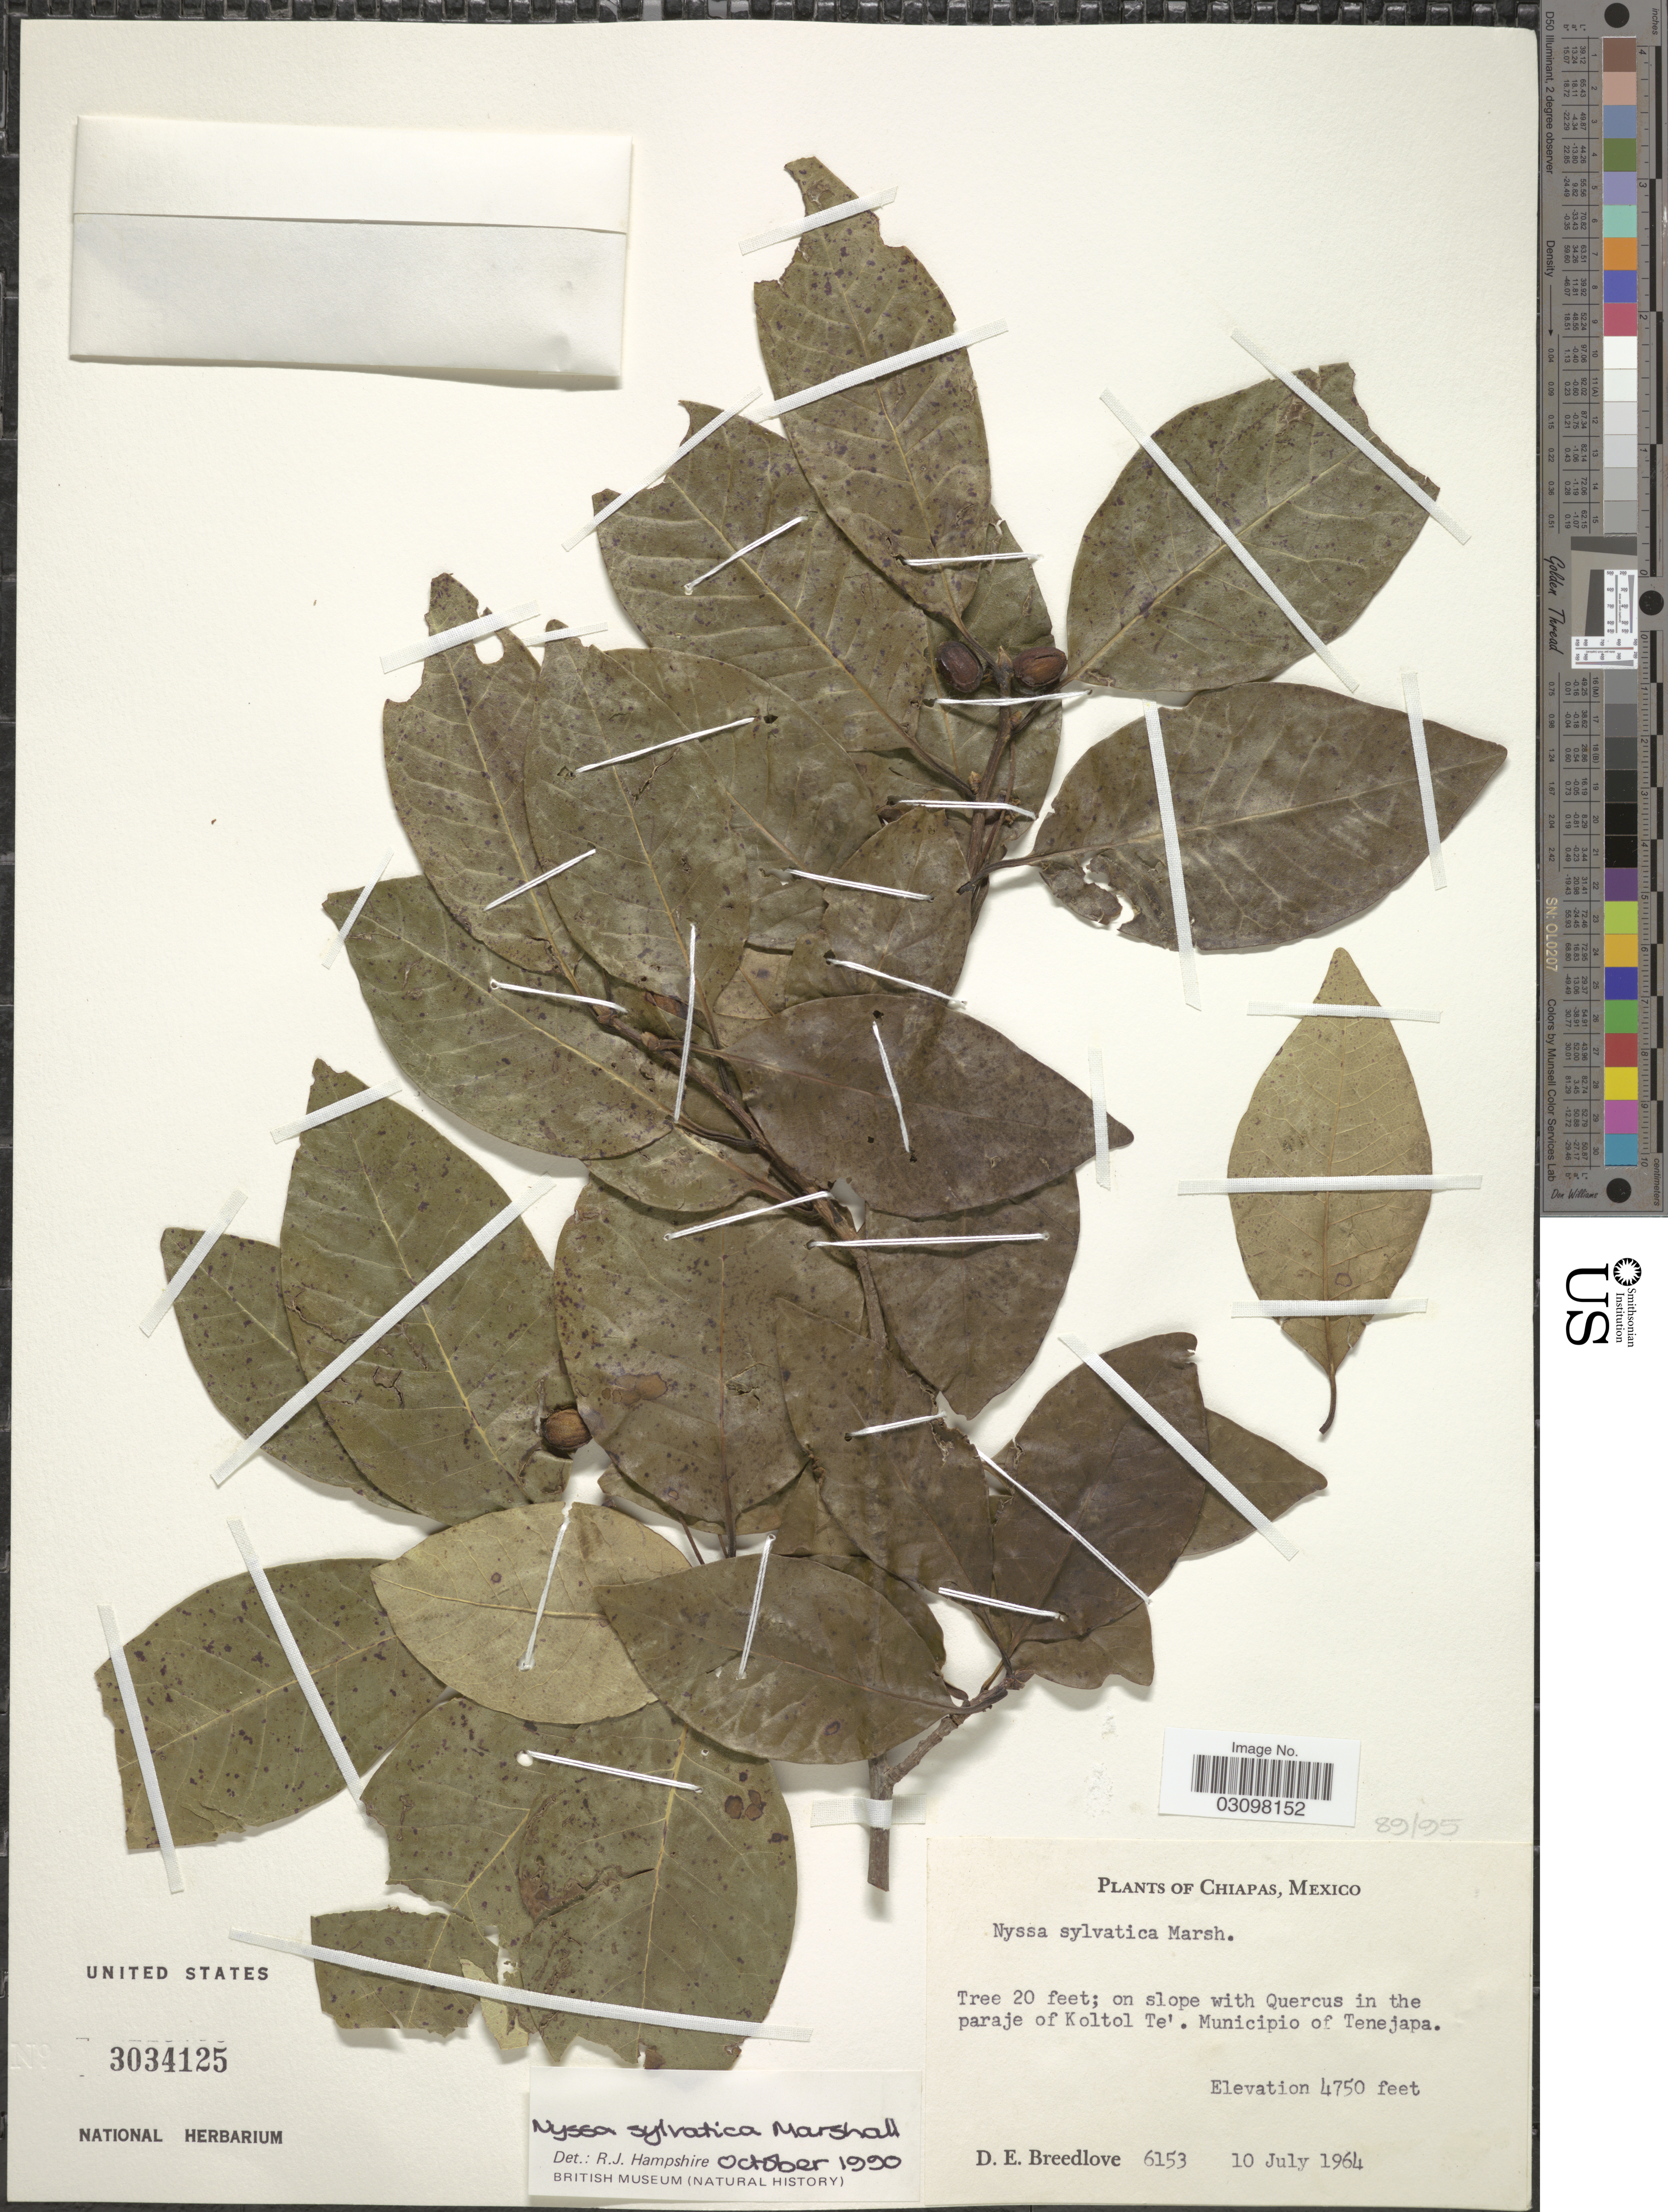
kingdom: Plantae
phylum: Tracheophyta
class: Magnoliopsida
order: Cornales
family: Nyssaceae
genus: Nyssa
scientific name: Nyssa sylvatica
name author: Marshall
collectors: D. E. Breedlove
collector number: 6153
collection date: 1964-07-10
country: Mexico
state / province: Chiapas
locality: In the paraje of Koltol Te'. Municipio of Tenejapa.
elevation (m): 1448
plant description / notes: Fruit temporarily sampled for micro-CT scanning.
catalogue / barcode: US 3034125